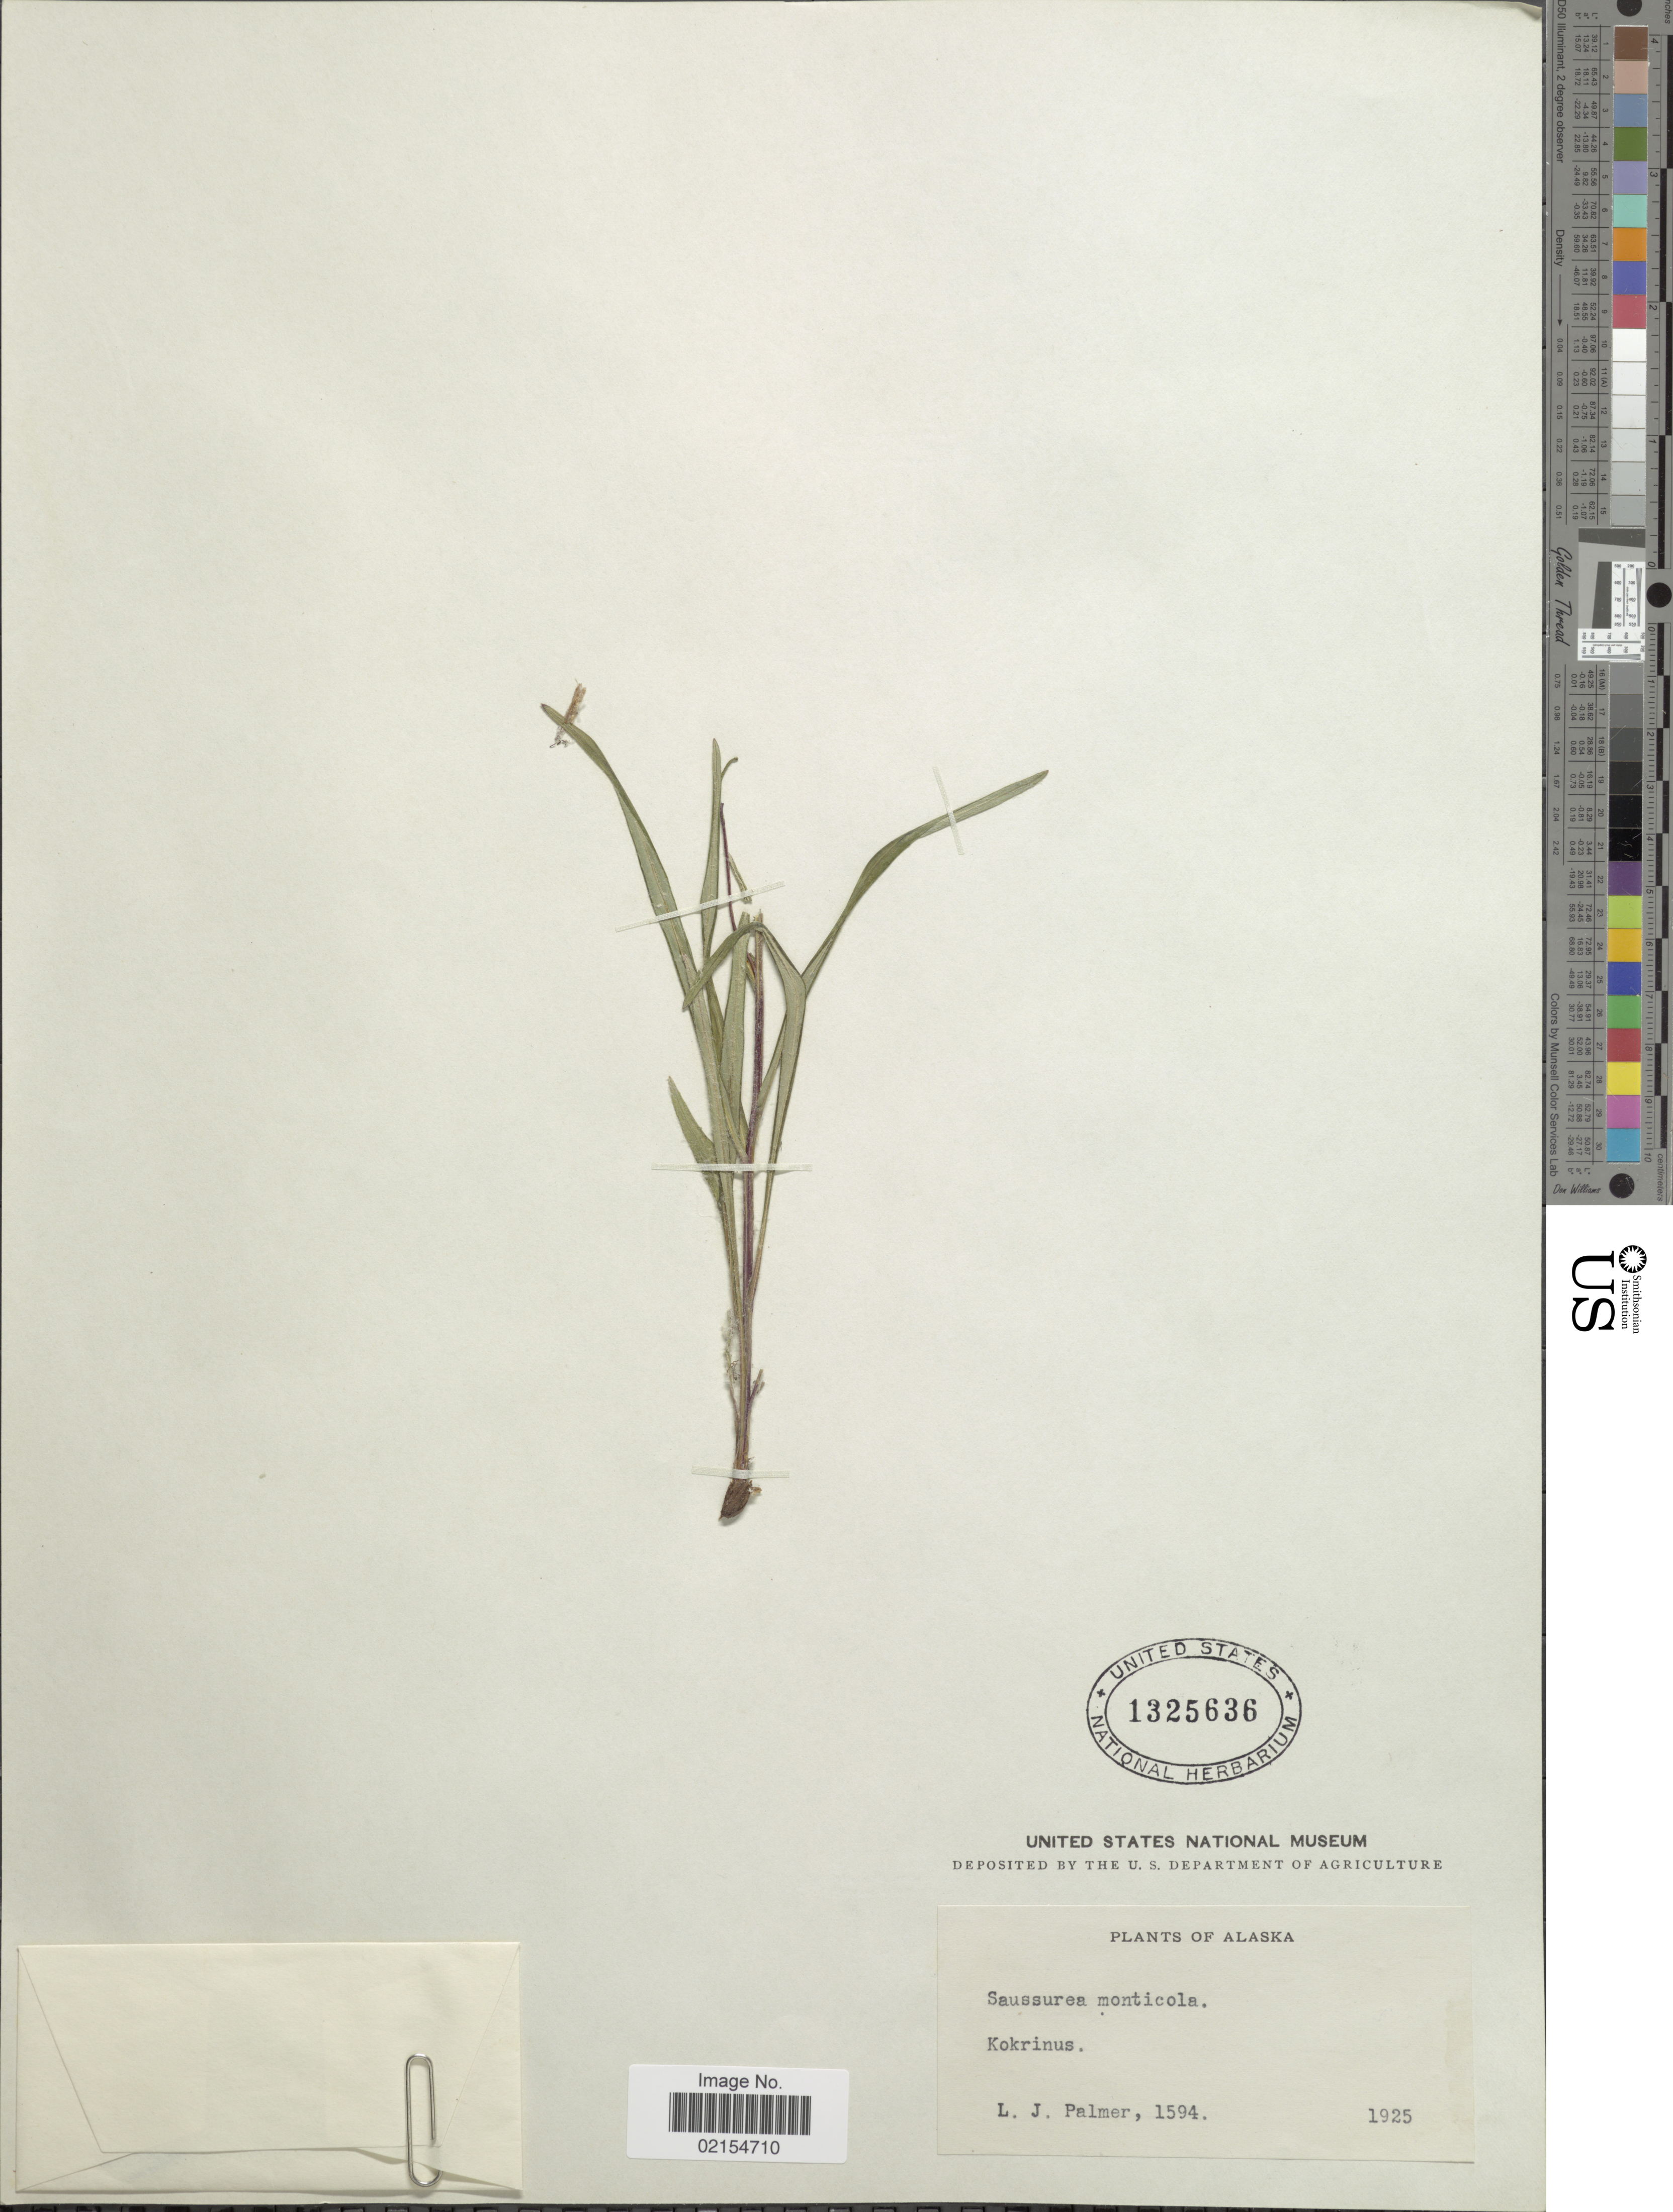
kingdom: Plantae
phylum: Tracheophyta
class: Magnoliopsida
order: Asterales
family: Asteraceae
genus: Saussurea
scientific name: Saussurea angustifolia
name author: (L.) DC.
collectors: L. J. Palmer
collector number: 1594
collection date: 1925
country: United States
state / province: Alaska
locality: Kokrinus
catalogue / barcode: US 1325636